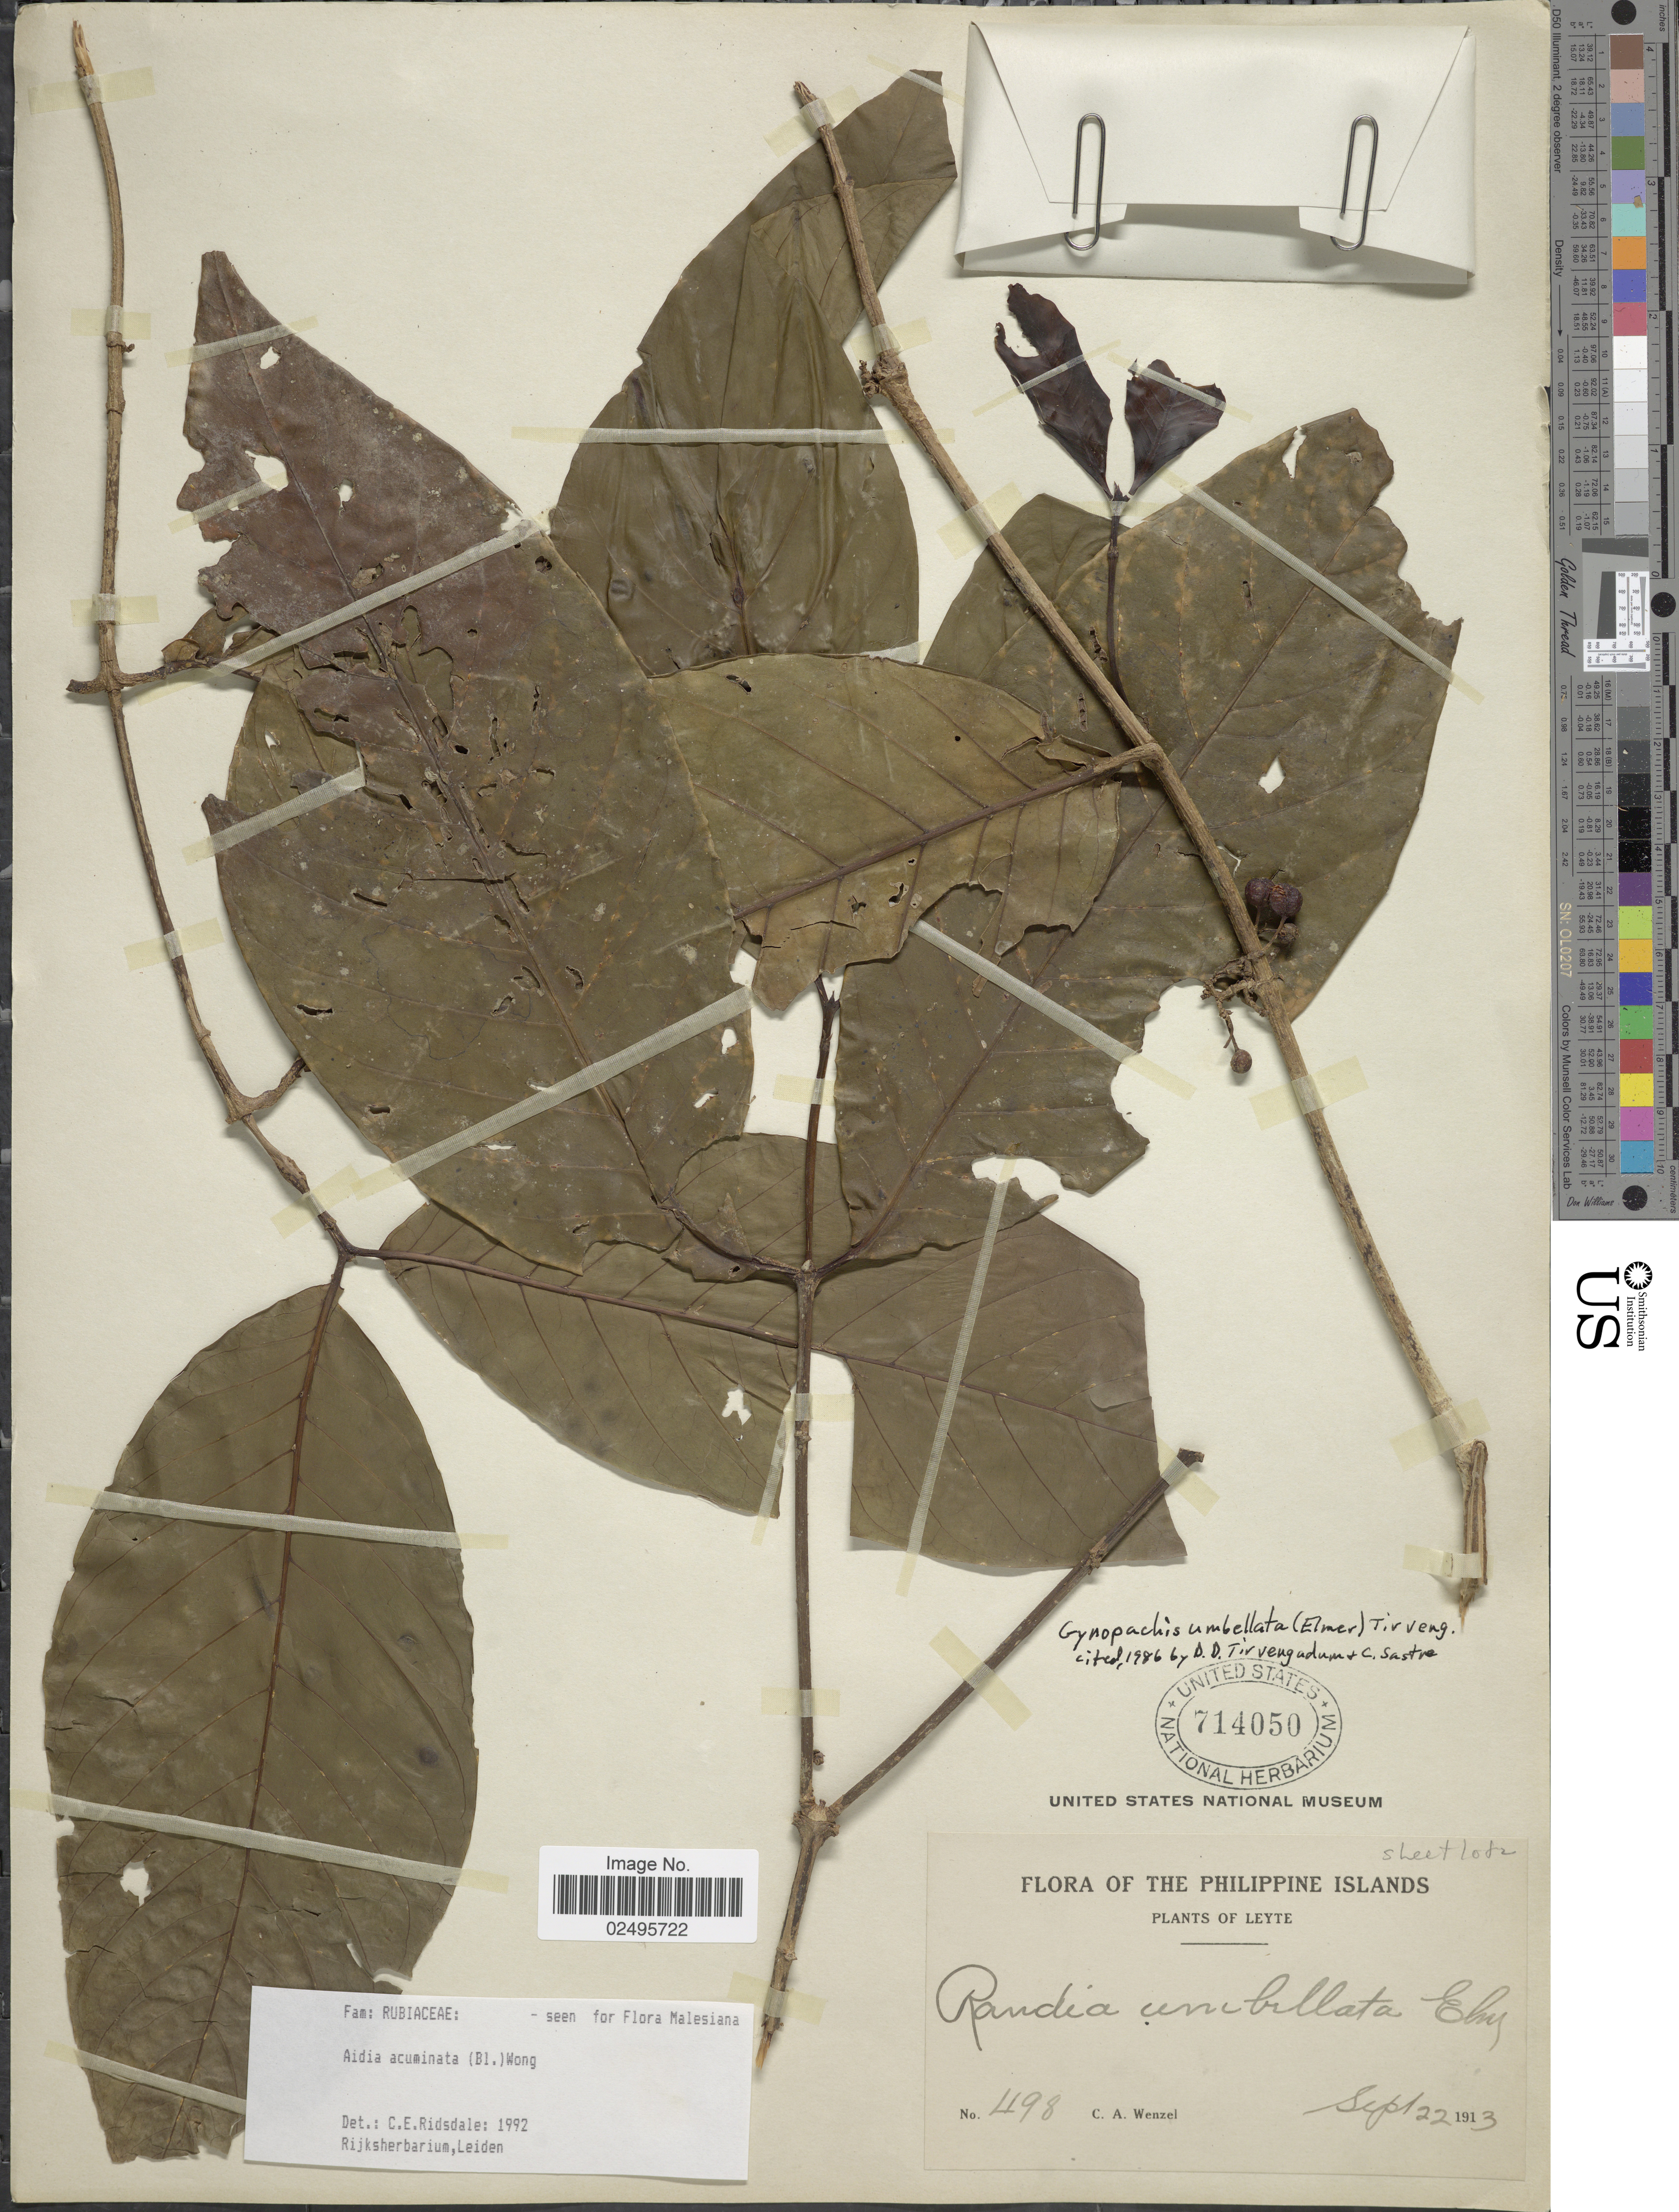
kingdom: Plantae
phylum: Tracheophyta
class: Magnoliopsida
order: Gentianales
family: Rubiaceae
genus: Aidia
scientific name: Aidia acuminata (Blume) Wong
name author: (Blume) K.M. Wong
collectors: C. Wenzel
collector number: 498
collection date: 1913-09-22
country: Philippines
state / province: Eastern Visayas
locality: Leyte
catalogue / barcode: US 714050